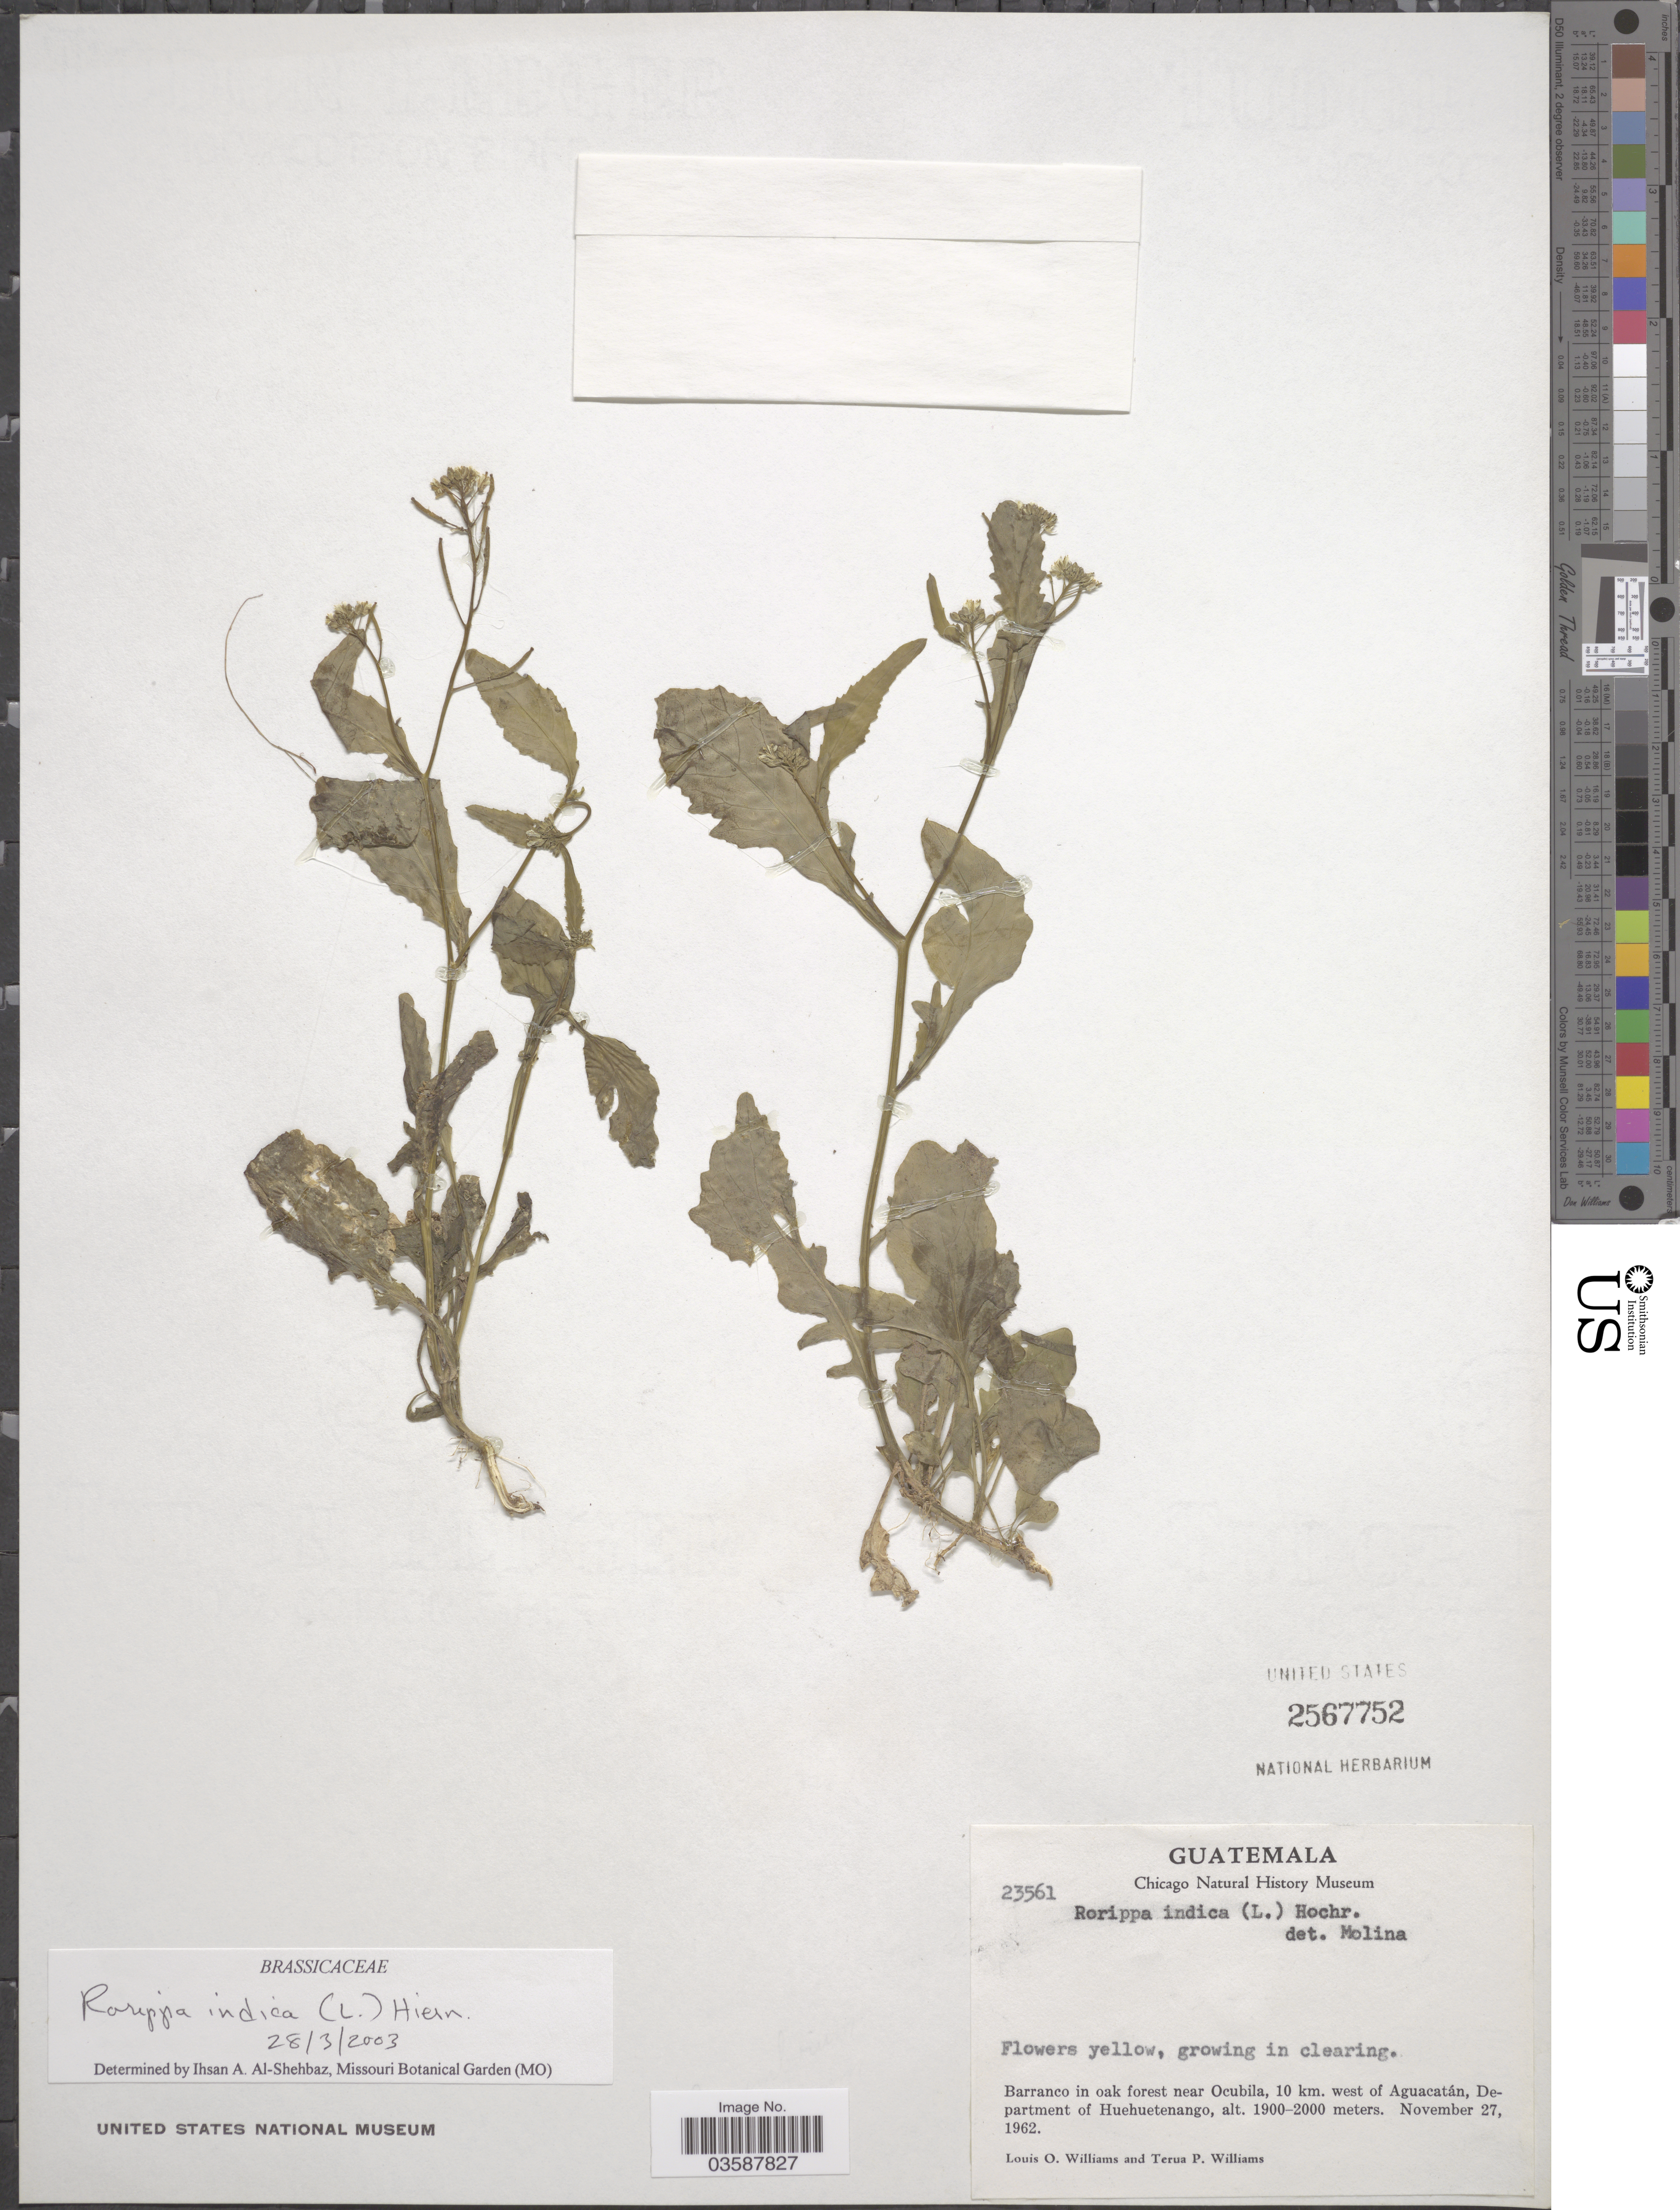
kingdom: Plantae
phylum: Tracheophyta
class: Magnoliopsida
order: Brassicales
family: Brassicaceae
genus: Rorippa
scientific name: Rorippa indica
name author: (L.) Hiern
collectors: L. O. Williams & T. Williams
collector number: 23561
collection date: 1962-11-27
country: Guatemala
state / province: Huehuetenango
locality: Barranco in oak forest near Ocubila, 10 km. west of Aguacatán, Department of Huehuetenango.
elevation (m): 1900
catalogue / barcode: US 2567752